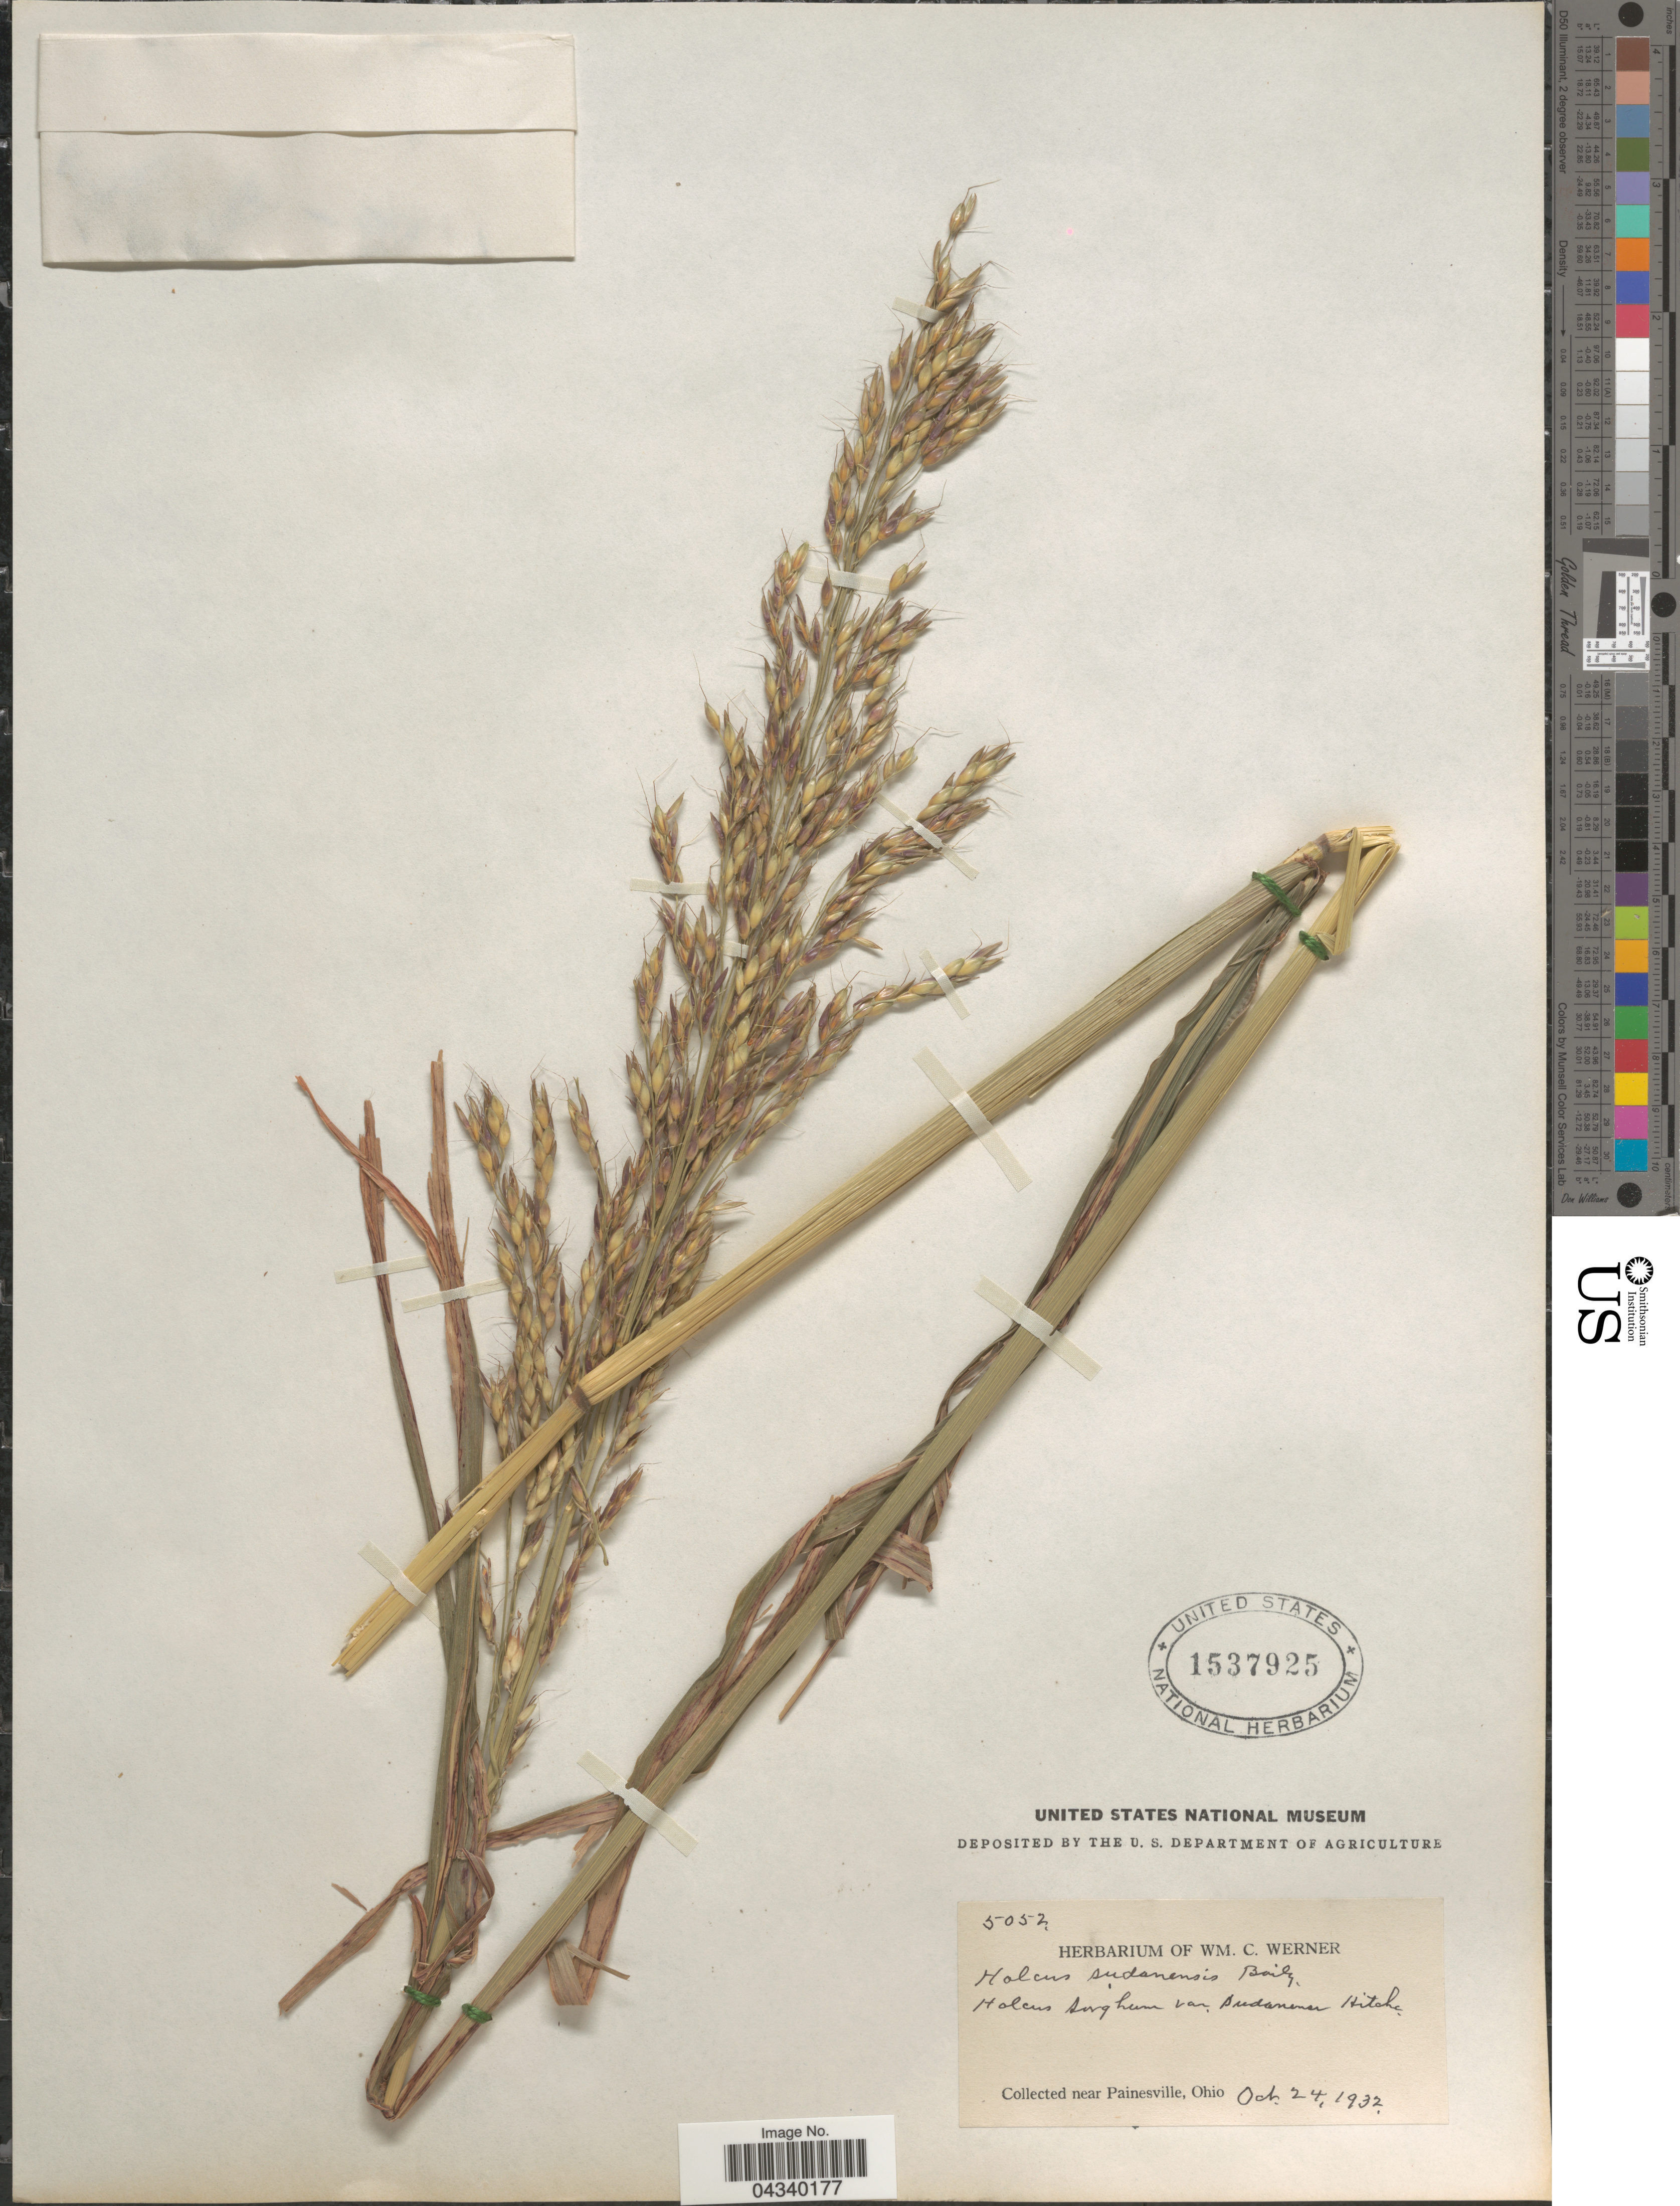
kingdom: Plantae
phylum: Tracheophyta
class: Liliopsida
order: Poales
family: Poaceae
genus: Sorghum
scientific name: Sorghum drummondii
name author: (Steud.) Nees ex Millsp. & Chase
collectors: ex herb. Wm. C. Werner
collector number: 5052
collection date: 1932-10-24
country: United States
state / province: Ohio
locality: Near Painesville.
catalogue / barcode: US 1537925